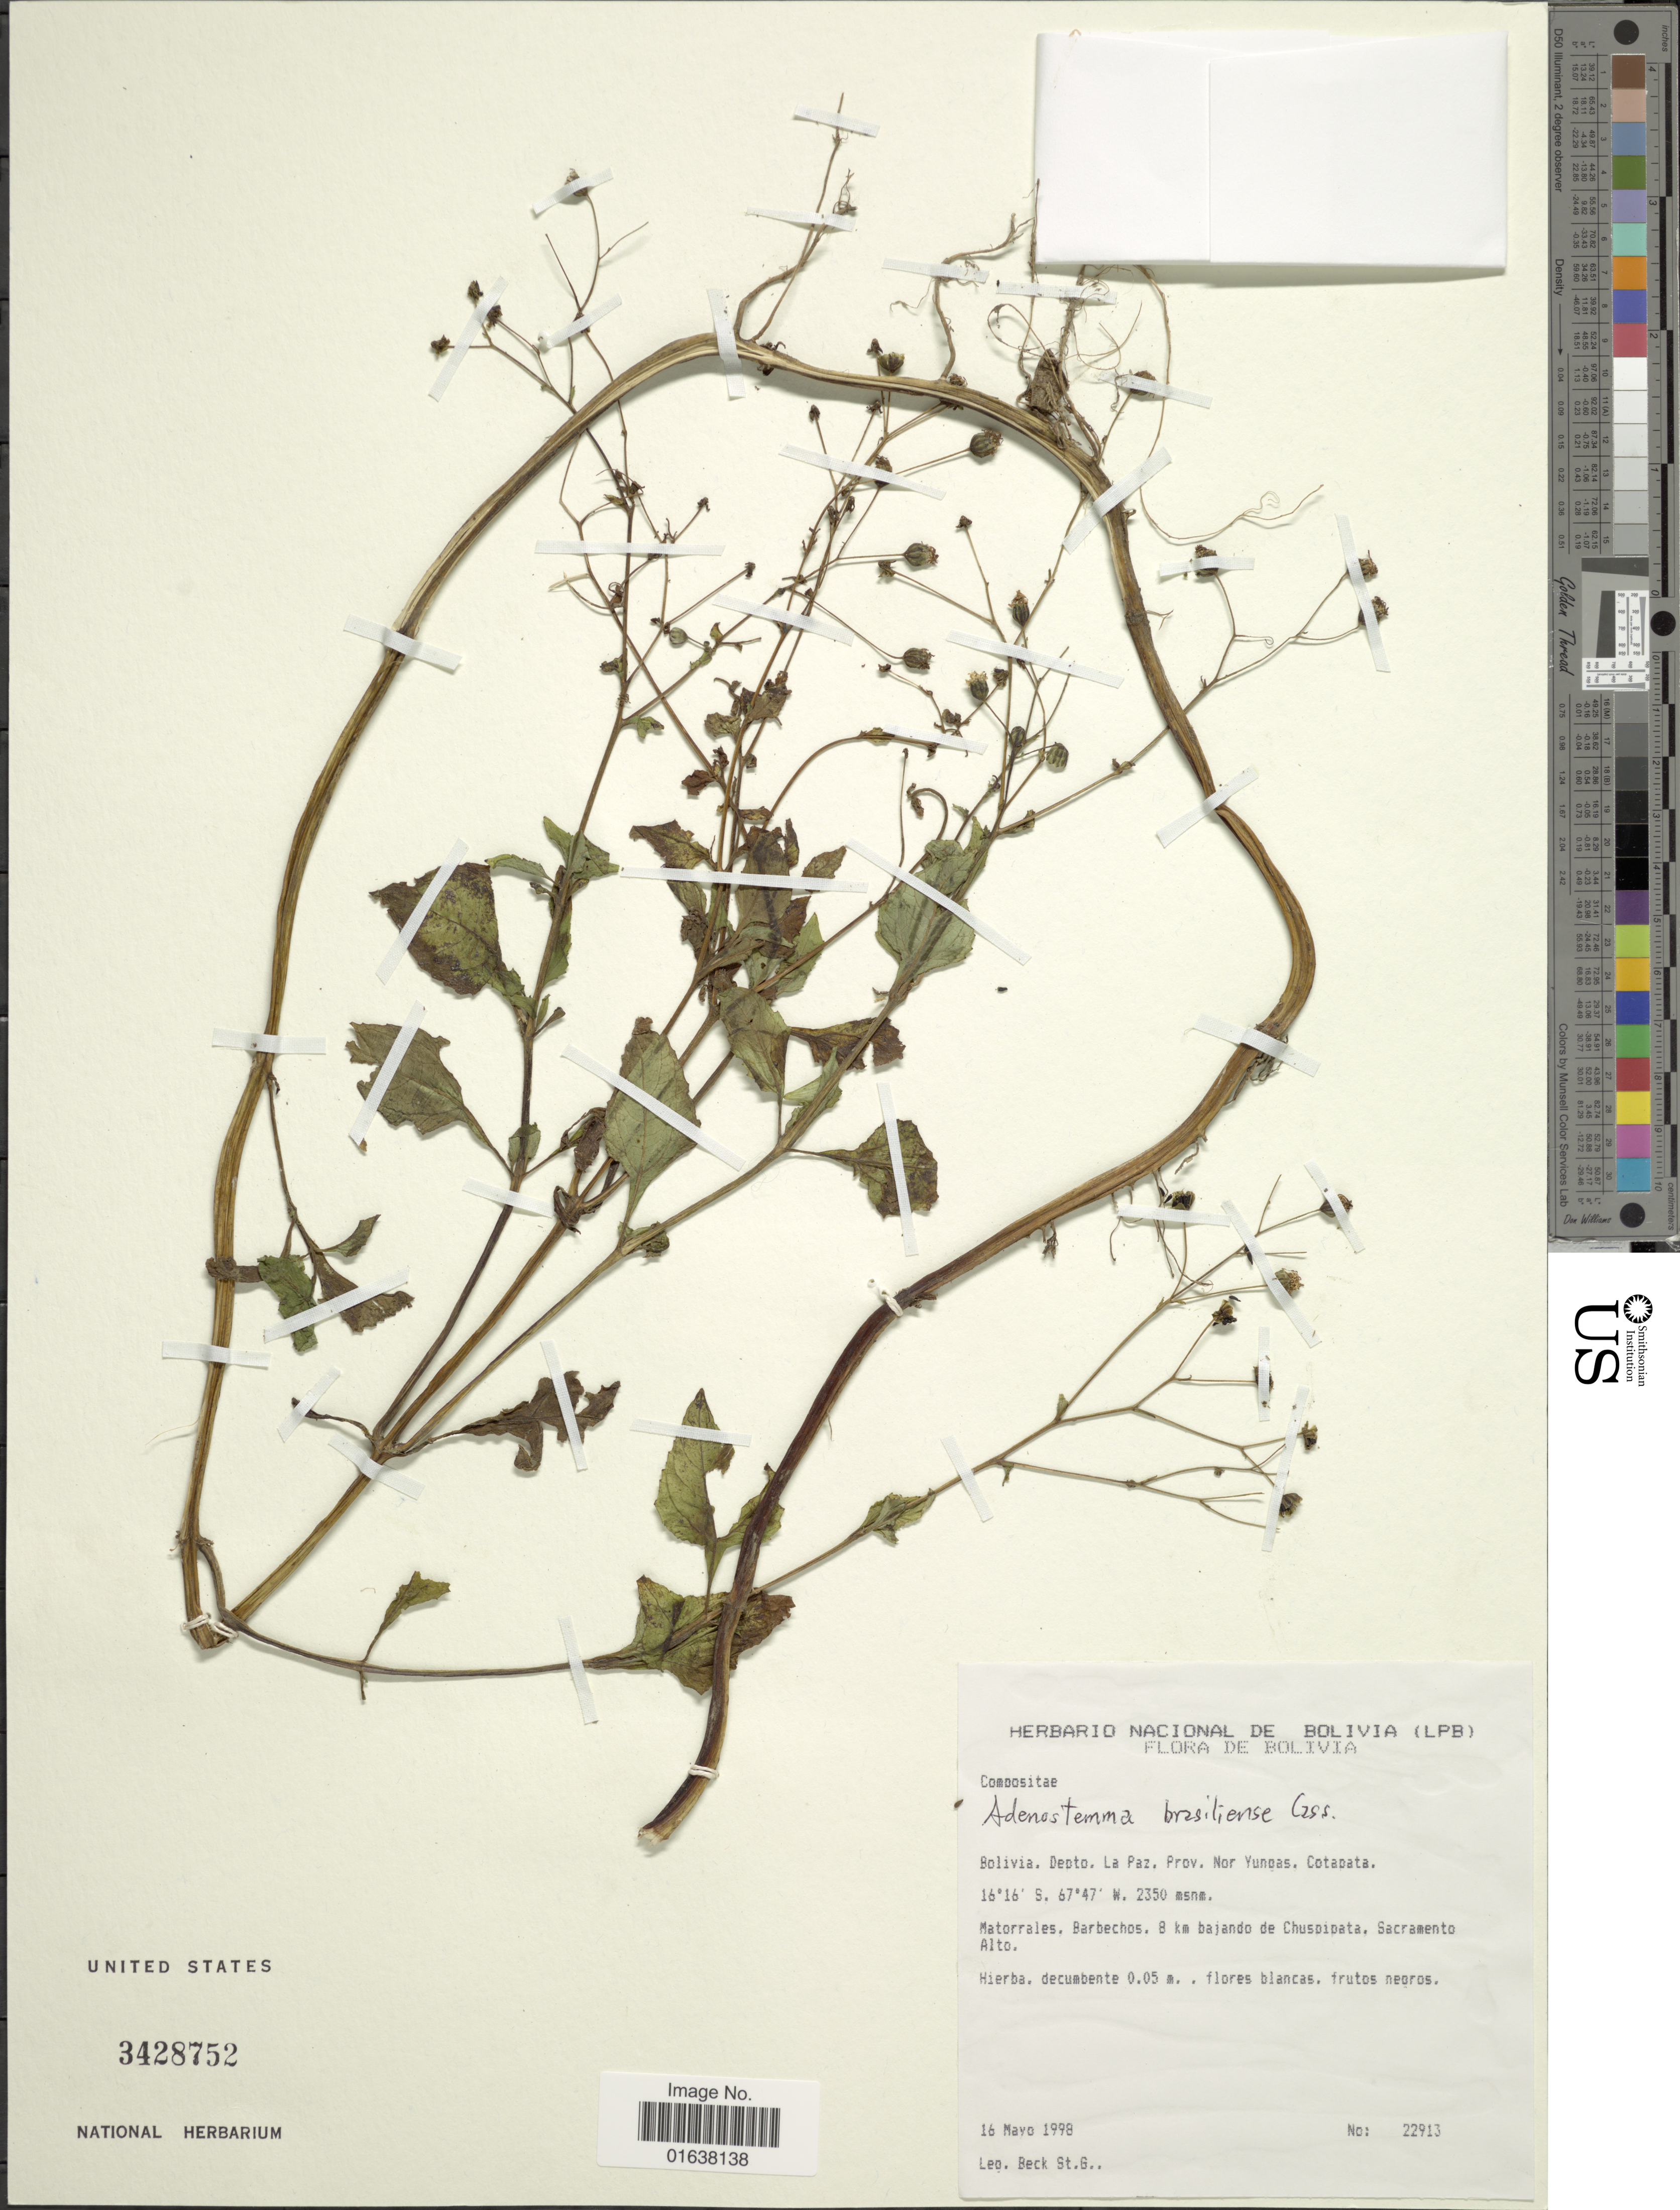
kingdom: Plantae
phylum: Tracheophyta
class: Magnoliopsida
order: Asterales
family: Asteraceae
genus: Adenostemma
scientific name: Adenostemma brasilianum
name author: (Pers.) Cass.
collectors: S. G. Beck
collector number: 22913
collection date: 1998-05-16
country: Bolivia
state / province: La Paz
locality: Prov. Nor Yungas, Cotapata. Matorrales, Barberchos, 8 km bajando de Chuspipata, Sacramento Alto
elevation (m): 2350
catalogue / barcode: US 3428752